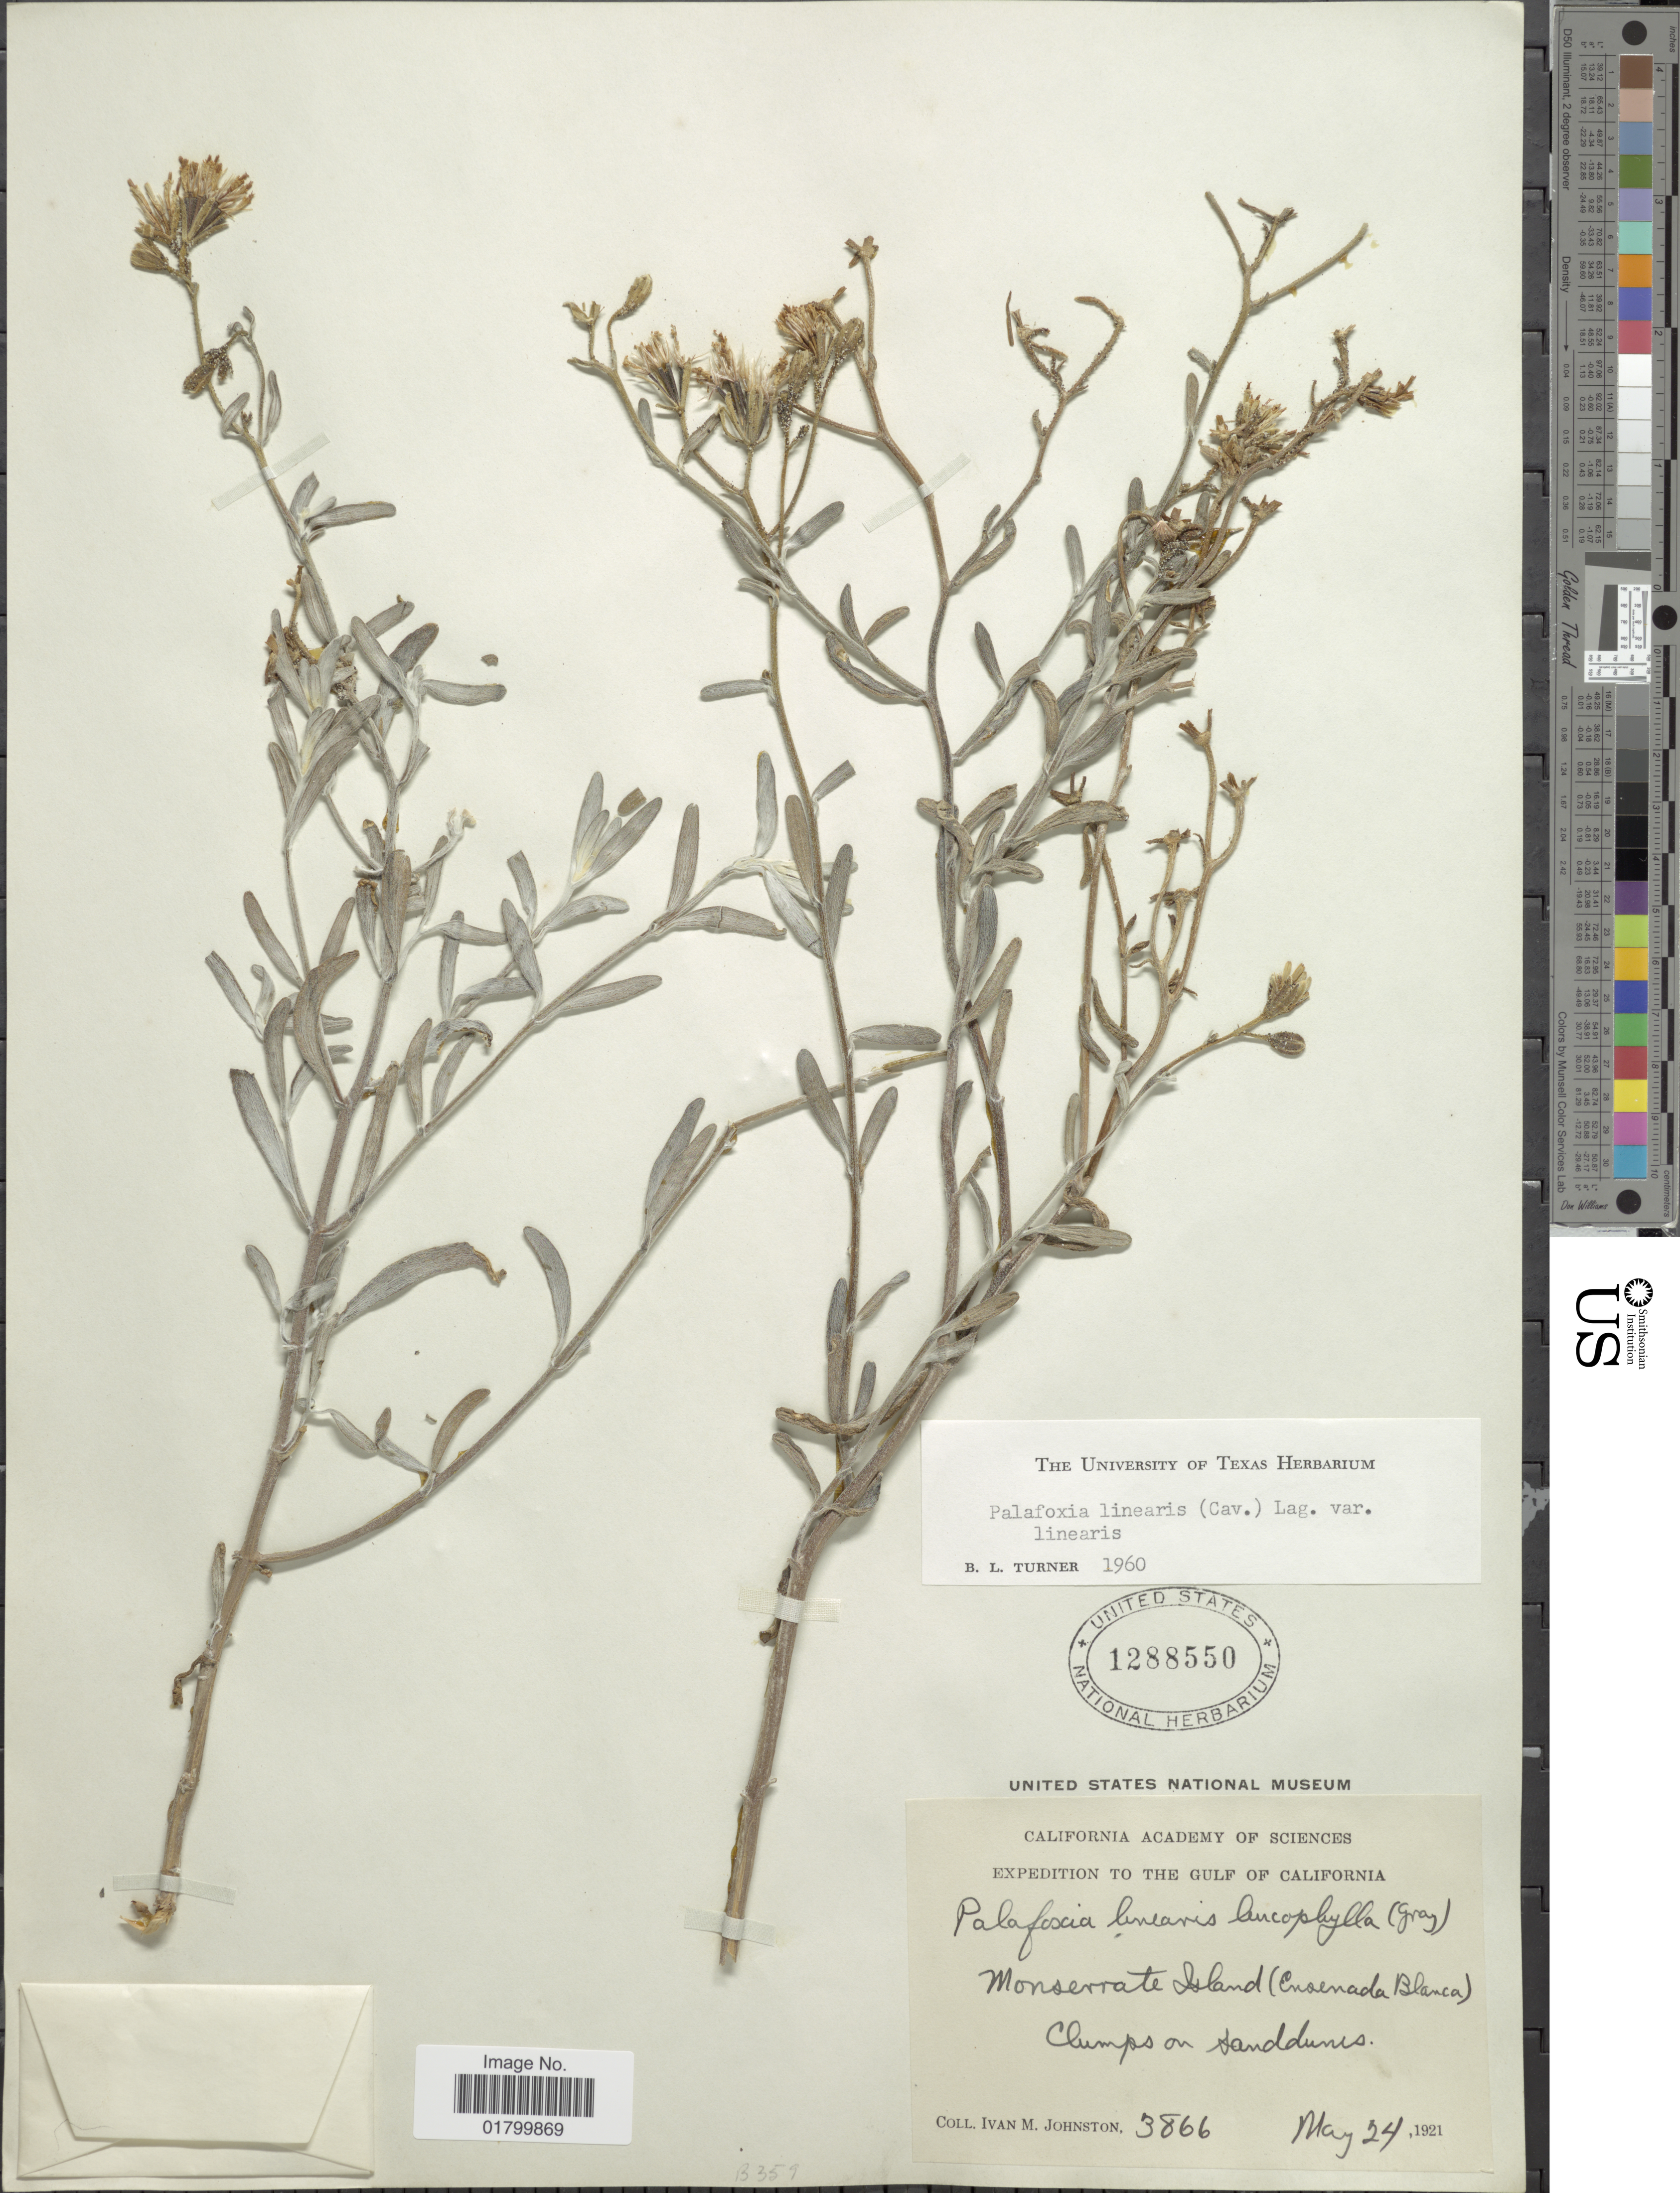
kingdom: Plantae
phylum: Tracheophyta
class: Magnoliopsida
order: Asterales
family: Asteraceae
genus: Palafoxia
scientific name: Palafoxia linearis var. linearis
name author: (Cav.) Lag.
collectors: I.M. Johnston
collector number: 3866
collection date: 1921-05-24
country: Mexico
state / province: Baja California Sur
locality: The Gulf of California, Monserrate Island (Ensenada Blanca)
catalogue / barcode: US 1288550